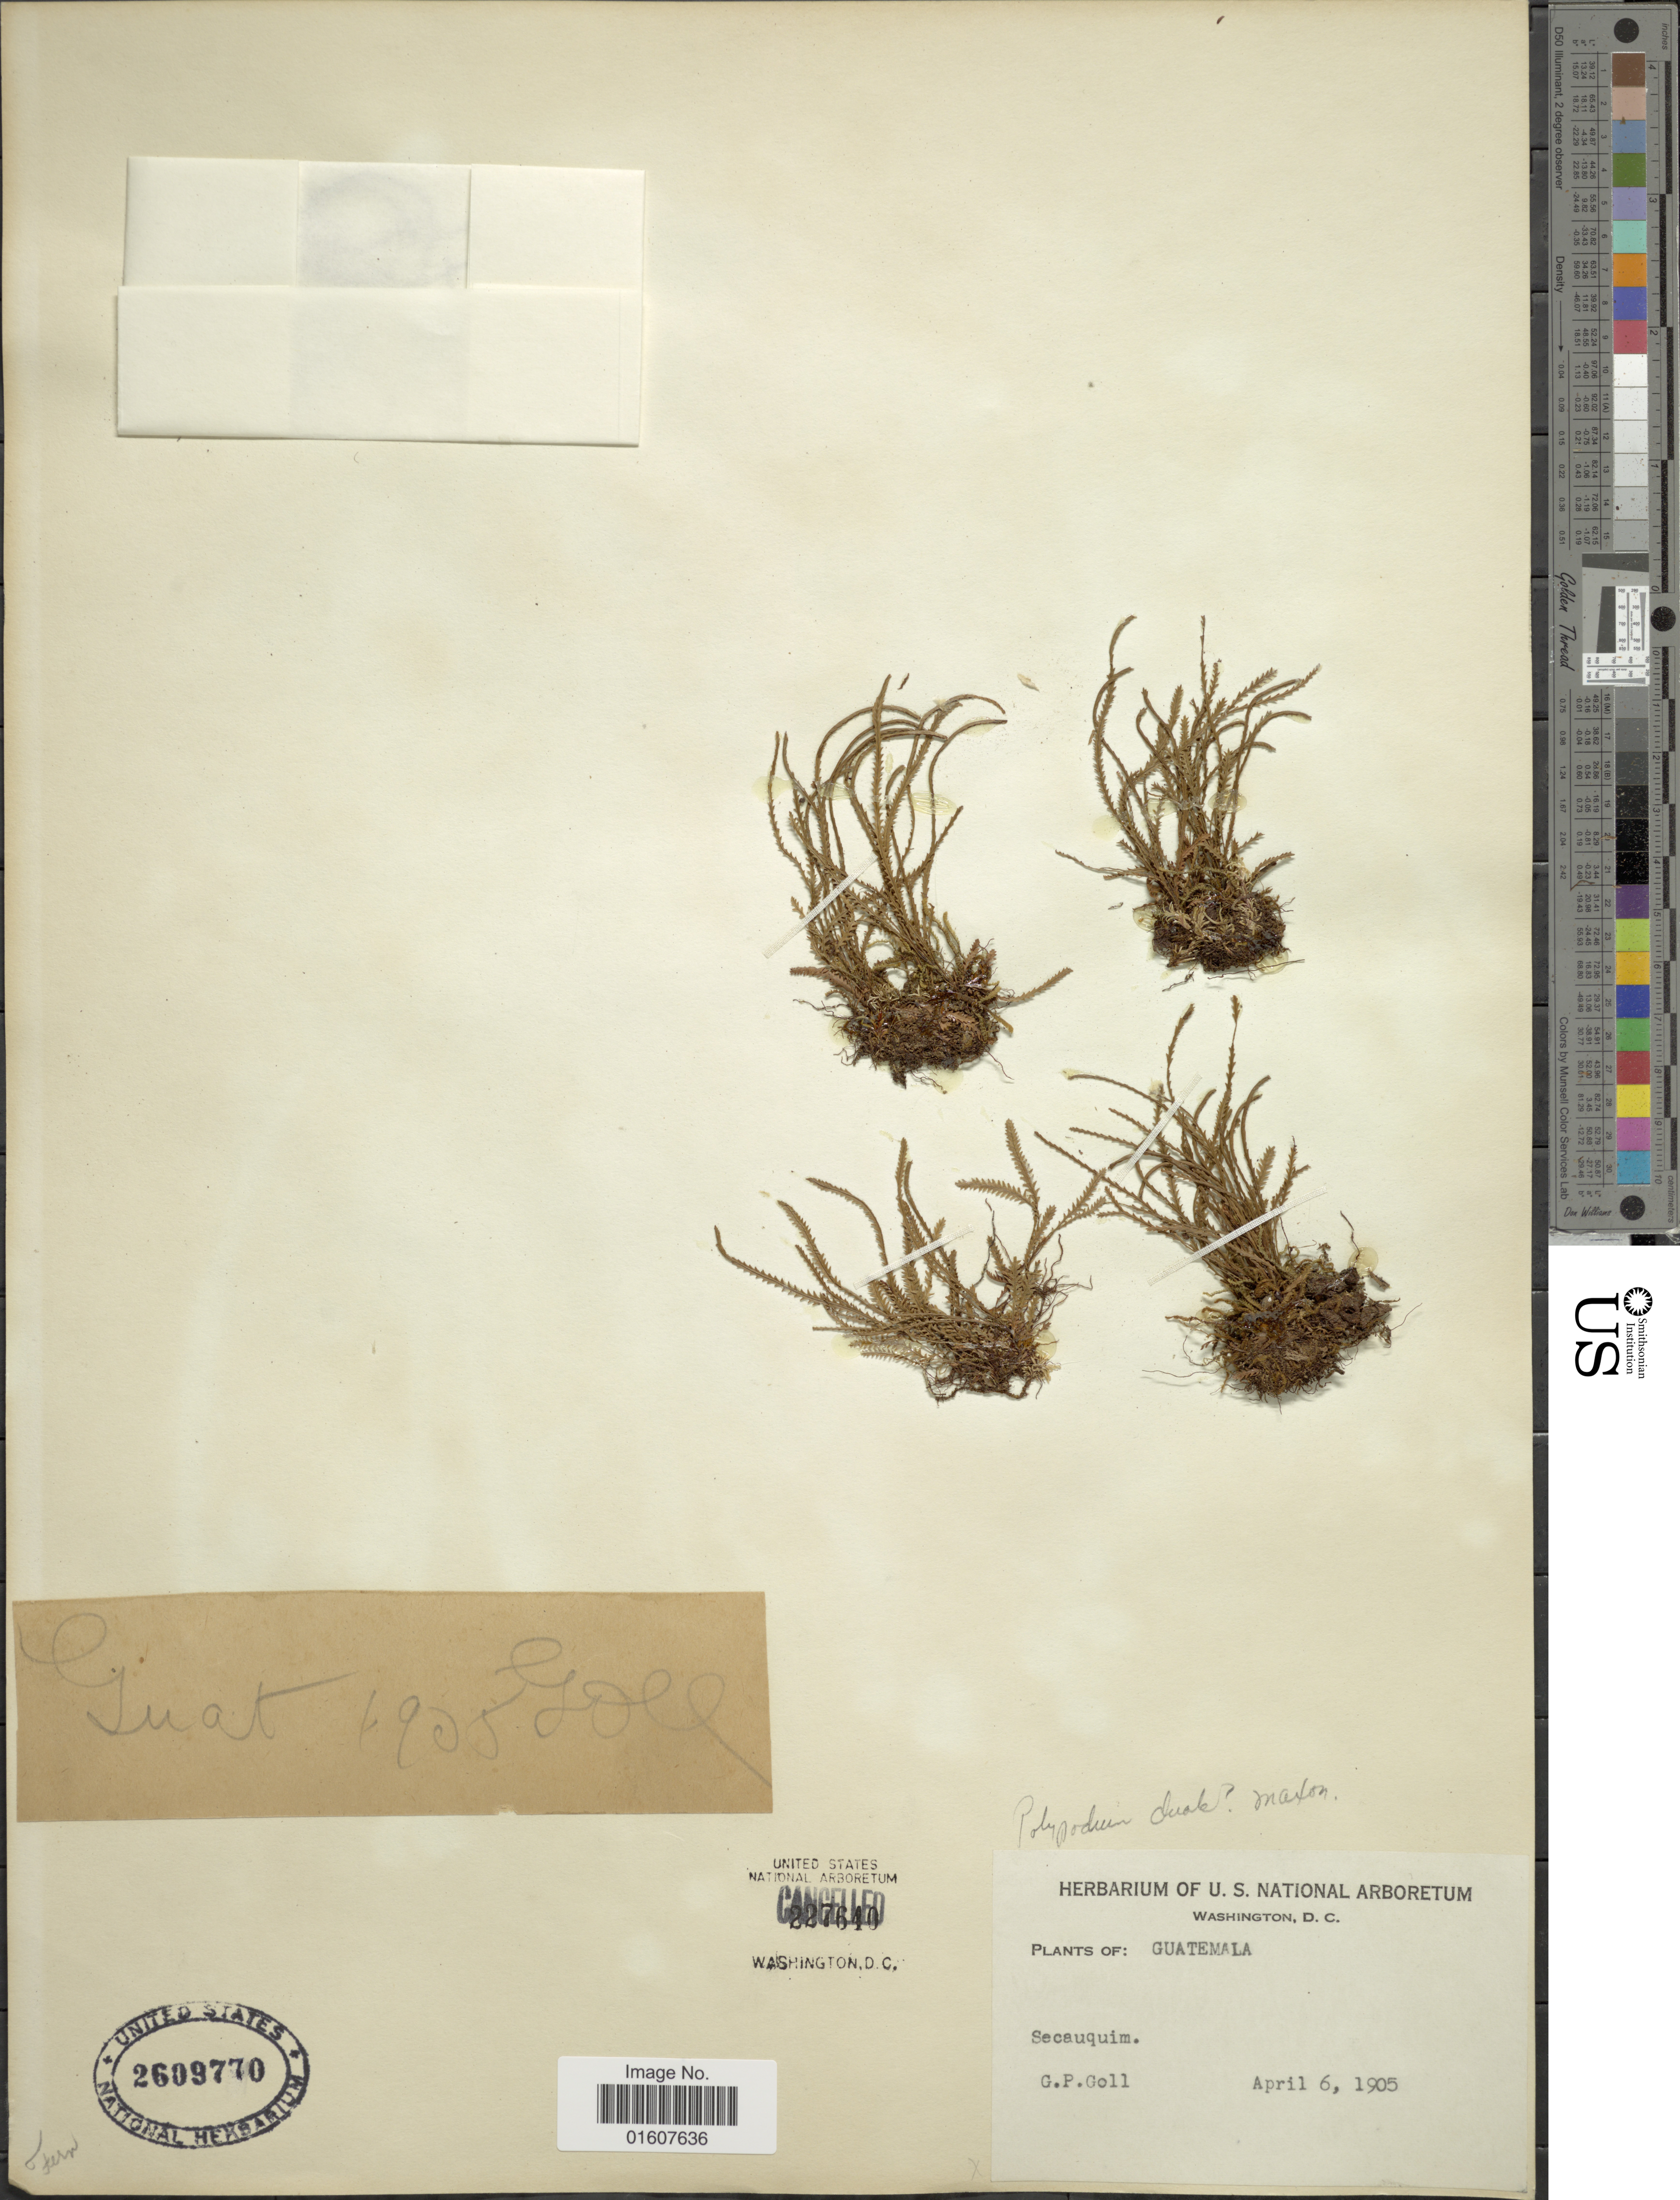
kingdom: Plantae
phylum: Tracheophyta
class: Polypodiopsida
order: Polypodiales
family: Polypodiaceae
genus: Cochlidium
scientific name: Cochlidium serrulatum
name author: (Sw.) L.E. Bishop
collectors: G. P. Goll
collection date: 1905-04-06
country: Guatemala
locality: Secauquim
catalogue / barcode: US 2609770